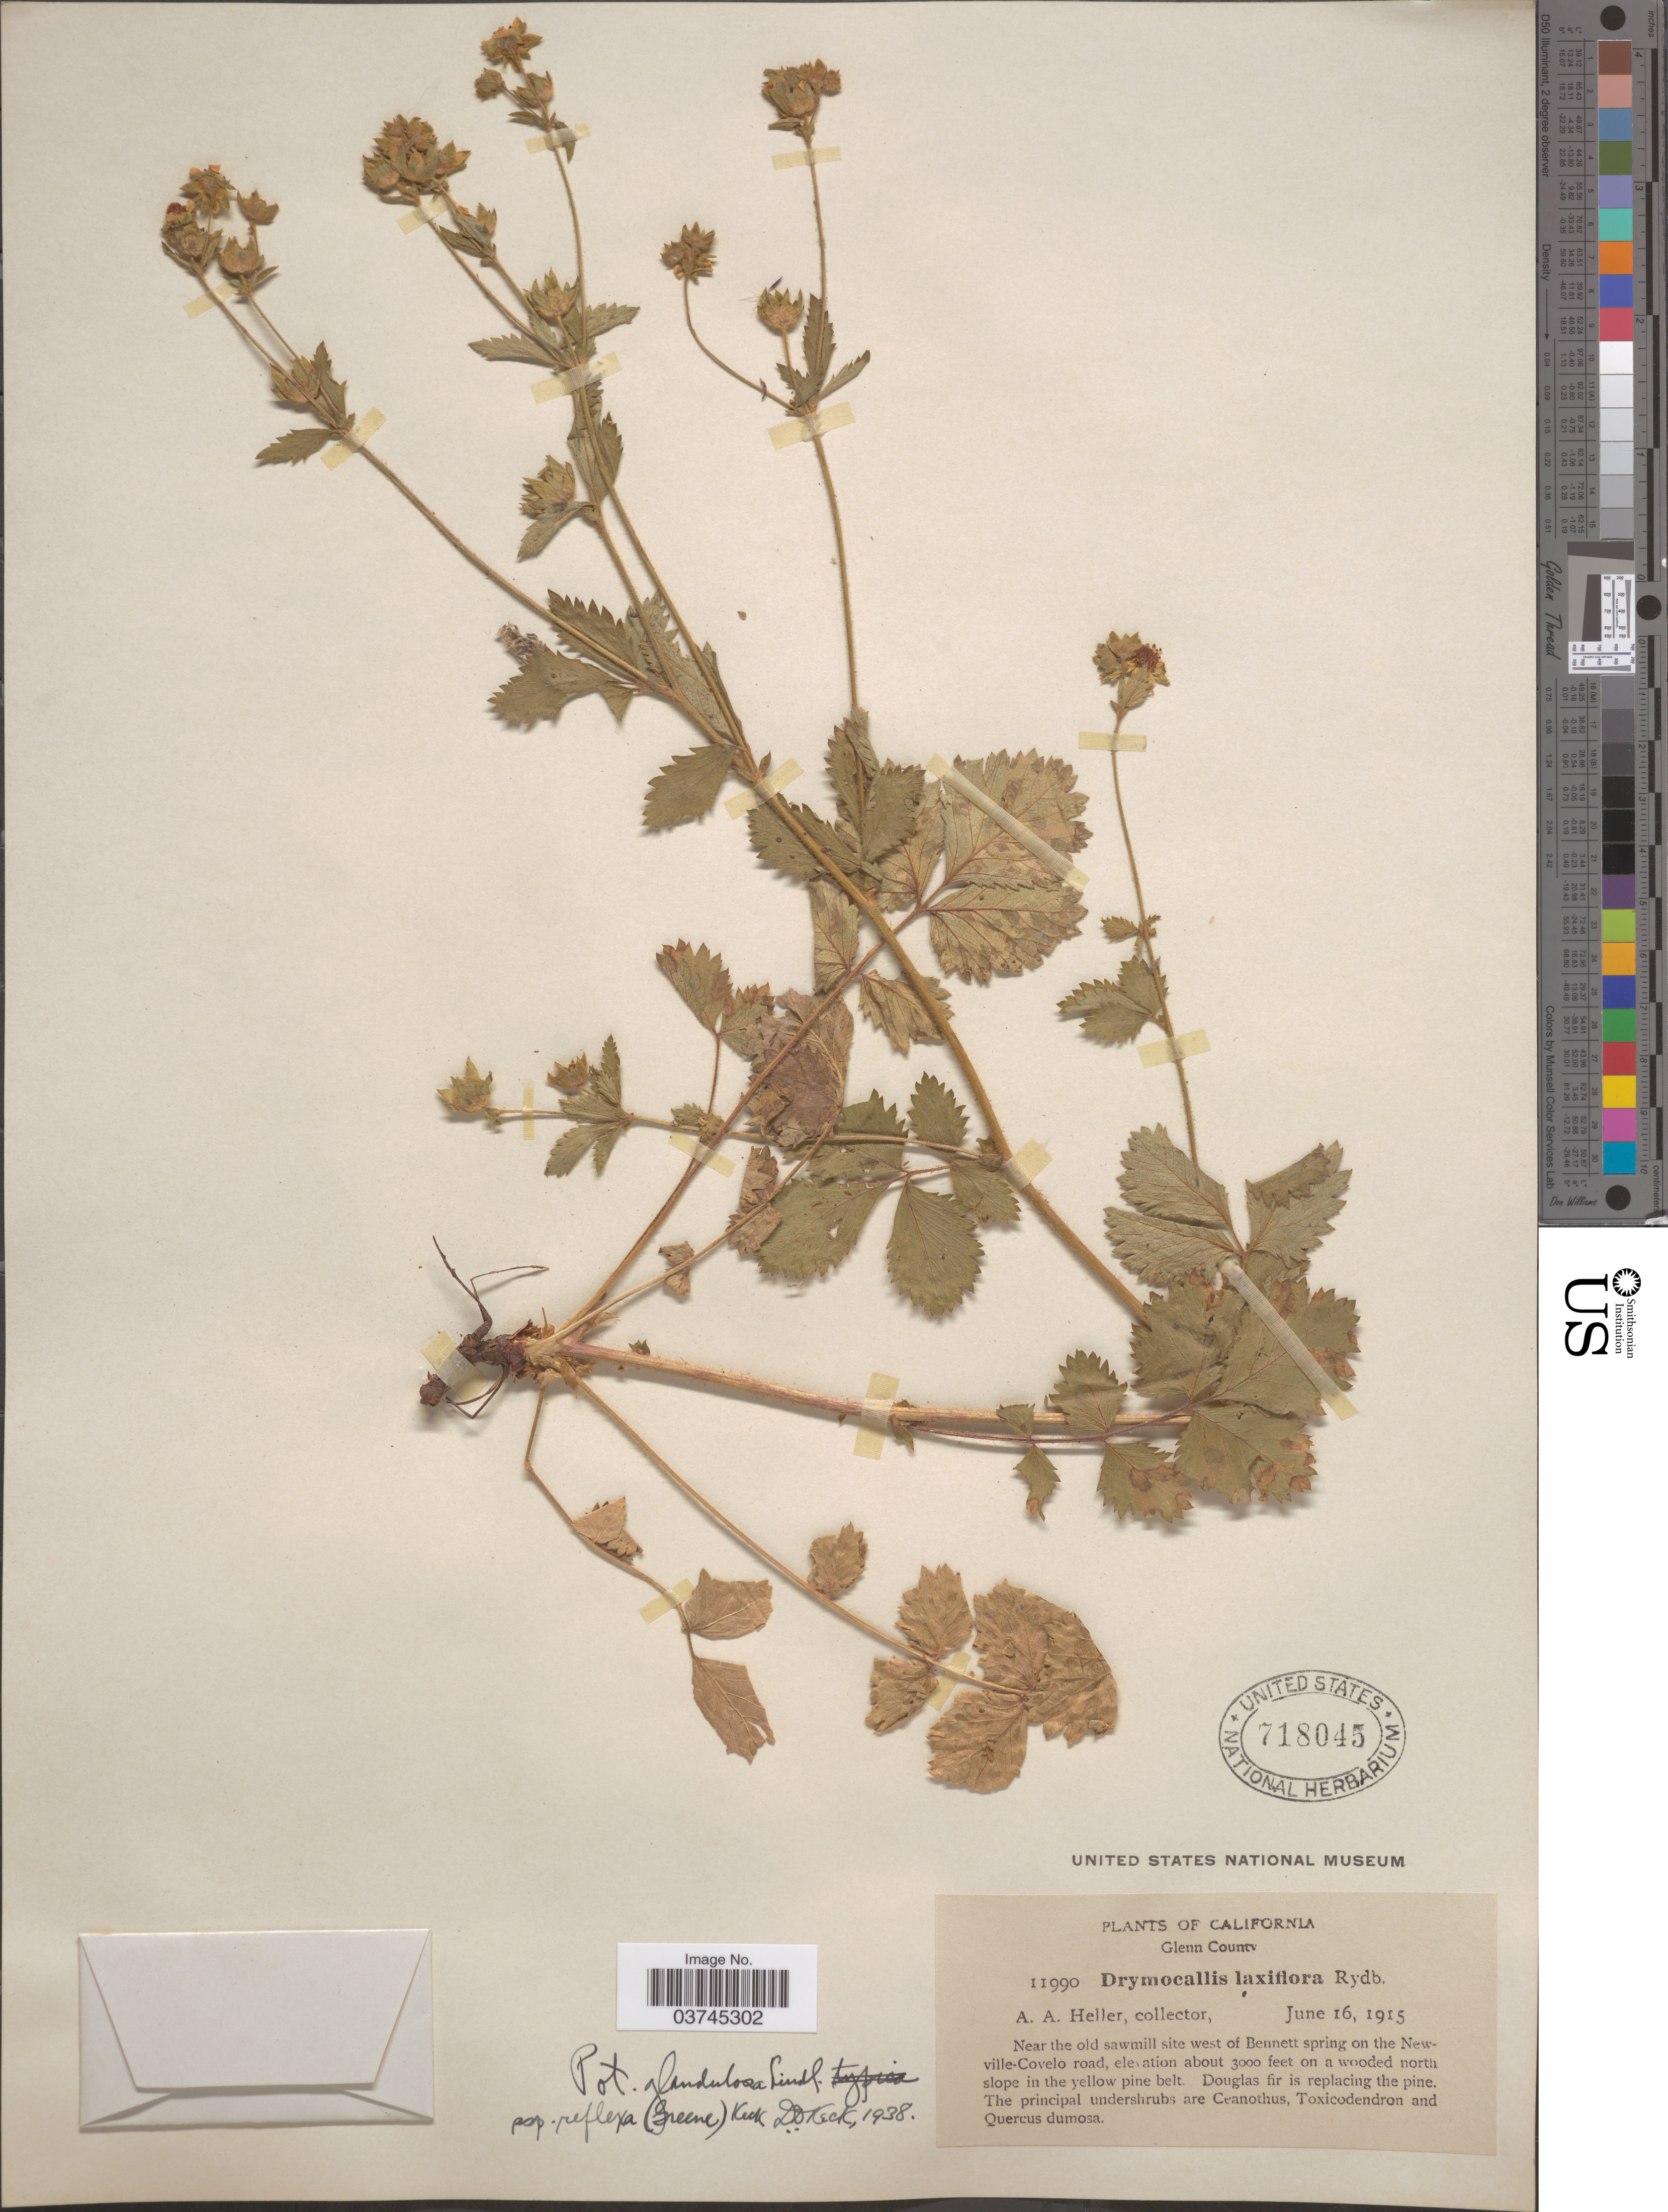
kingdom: Plantae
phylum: Tracheophyta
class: Magnoliopsida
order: Rosales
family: Rosaceae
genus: Drymocallis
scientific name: Drymocallis glandulosa subsp. reflexa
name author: (Greene) Soják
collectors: A. A. Heller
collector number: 11990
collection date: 1915-06-16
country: United States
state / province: California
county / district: Glenn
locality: Glenn County. Near the old sawmill site west of Bennett spring on the Newville-Covelo road. On a wooded north slope in the yellow pine belt.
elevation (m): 914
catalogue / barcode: US 718045